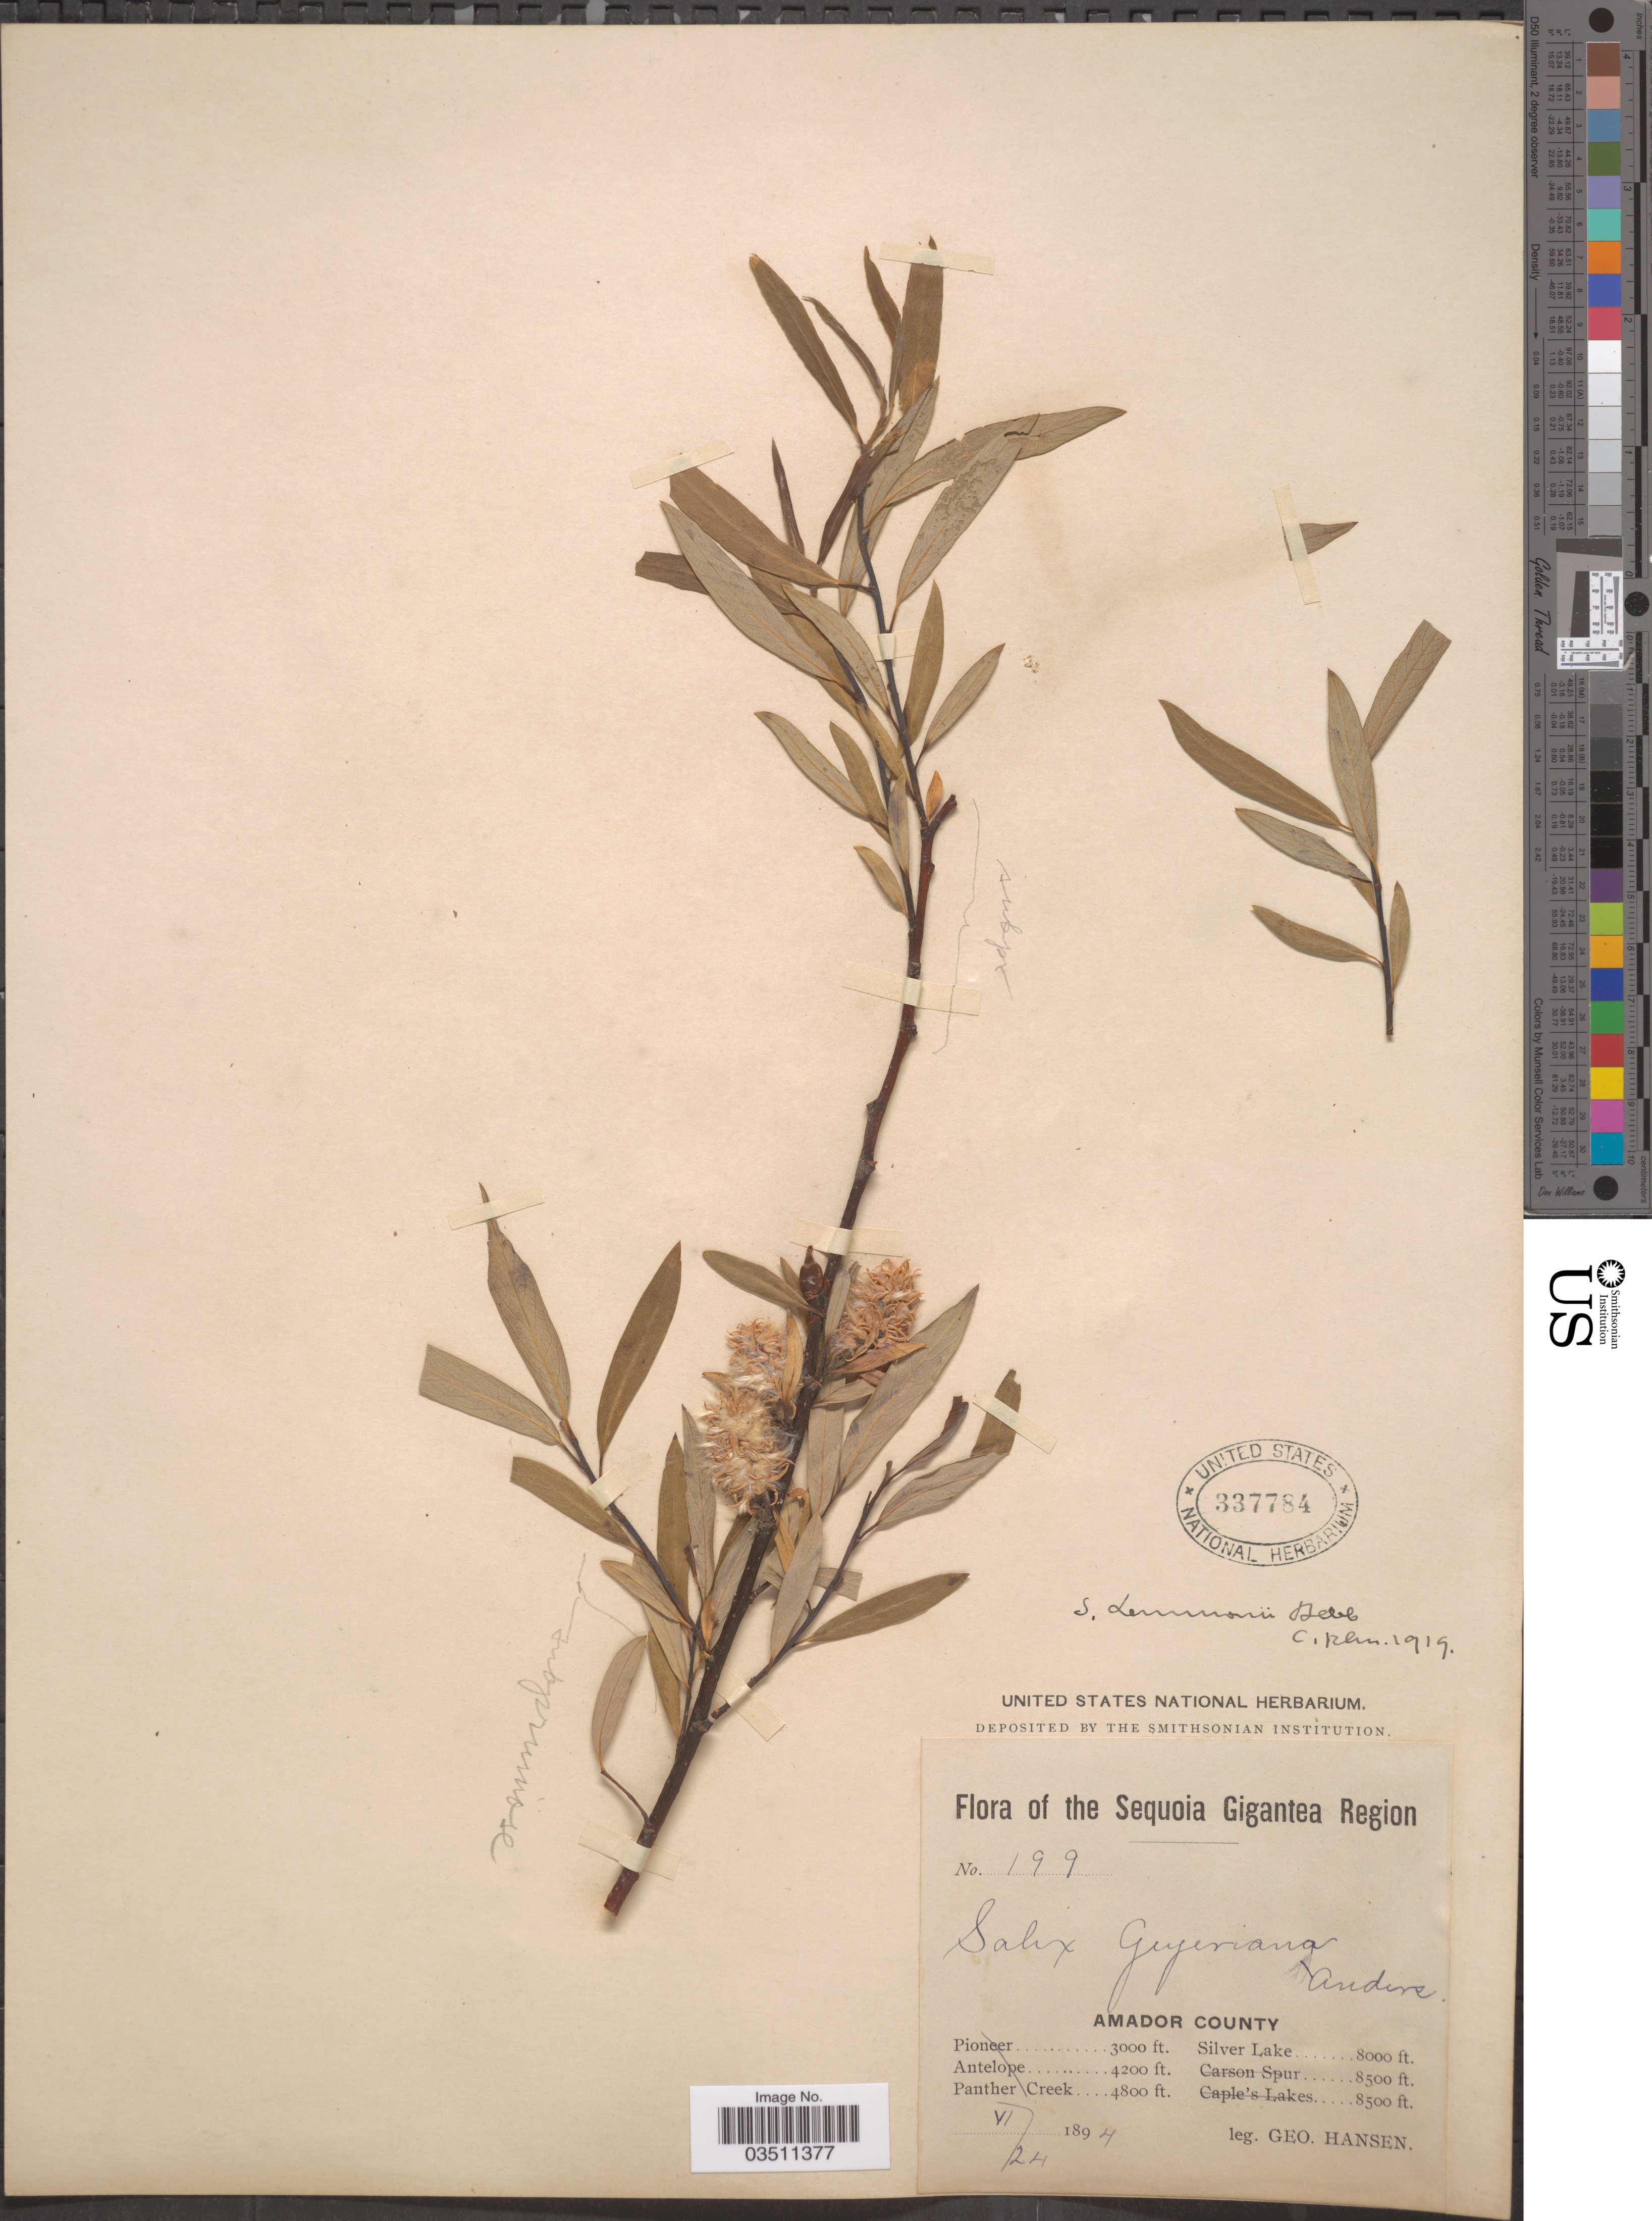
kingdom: Plantae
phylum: Tracheophyta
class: Magnoliopsida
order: Malpighiales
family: Salicaceae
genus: Salix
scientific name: Salix lemmonii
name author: Bebb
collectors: G. Hansen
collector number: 199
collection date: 1894-06-24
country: United States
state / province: California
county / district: Amador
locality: The Sequoia Gigantea Region. Amador County. Silver Lake.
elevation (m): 2438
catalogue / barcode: US 337784